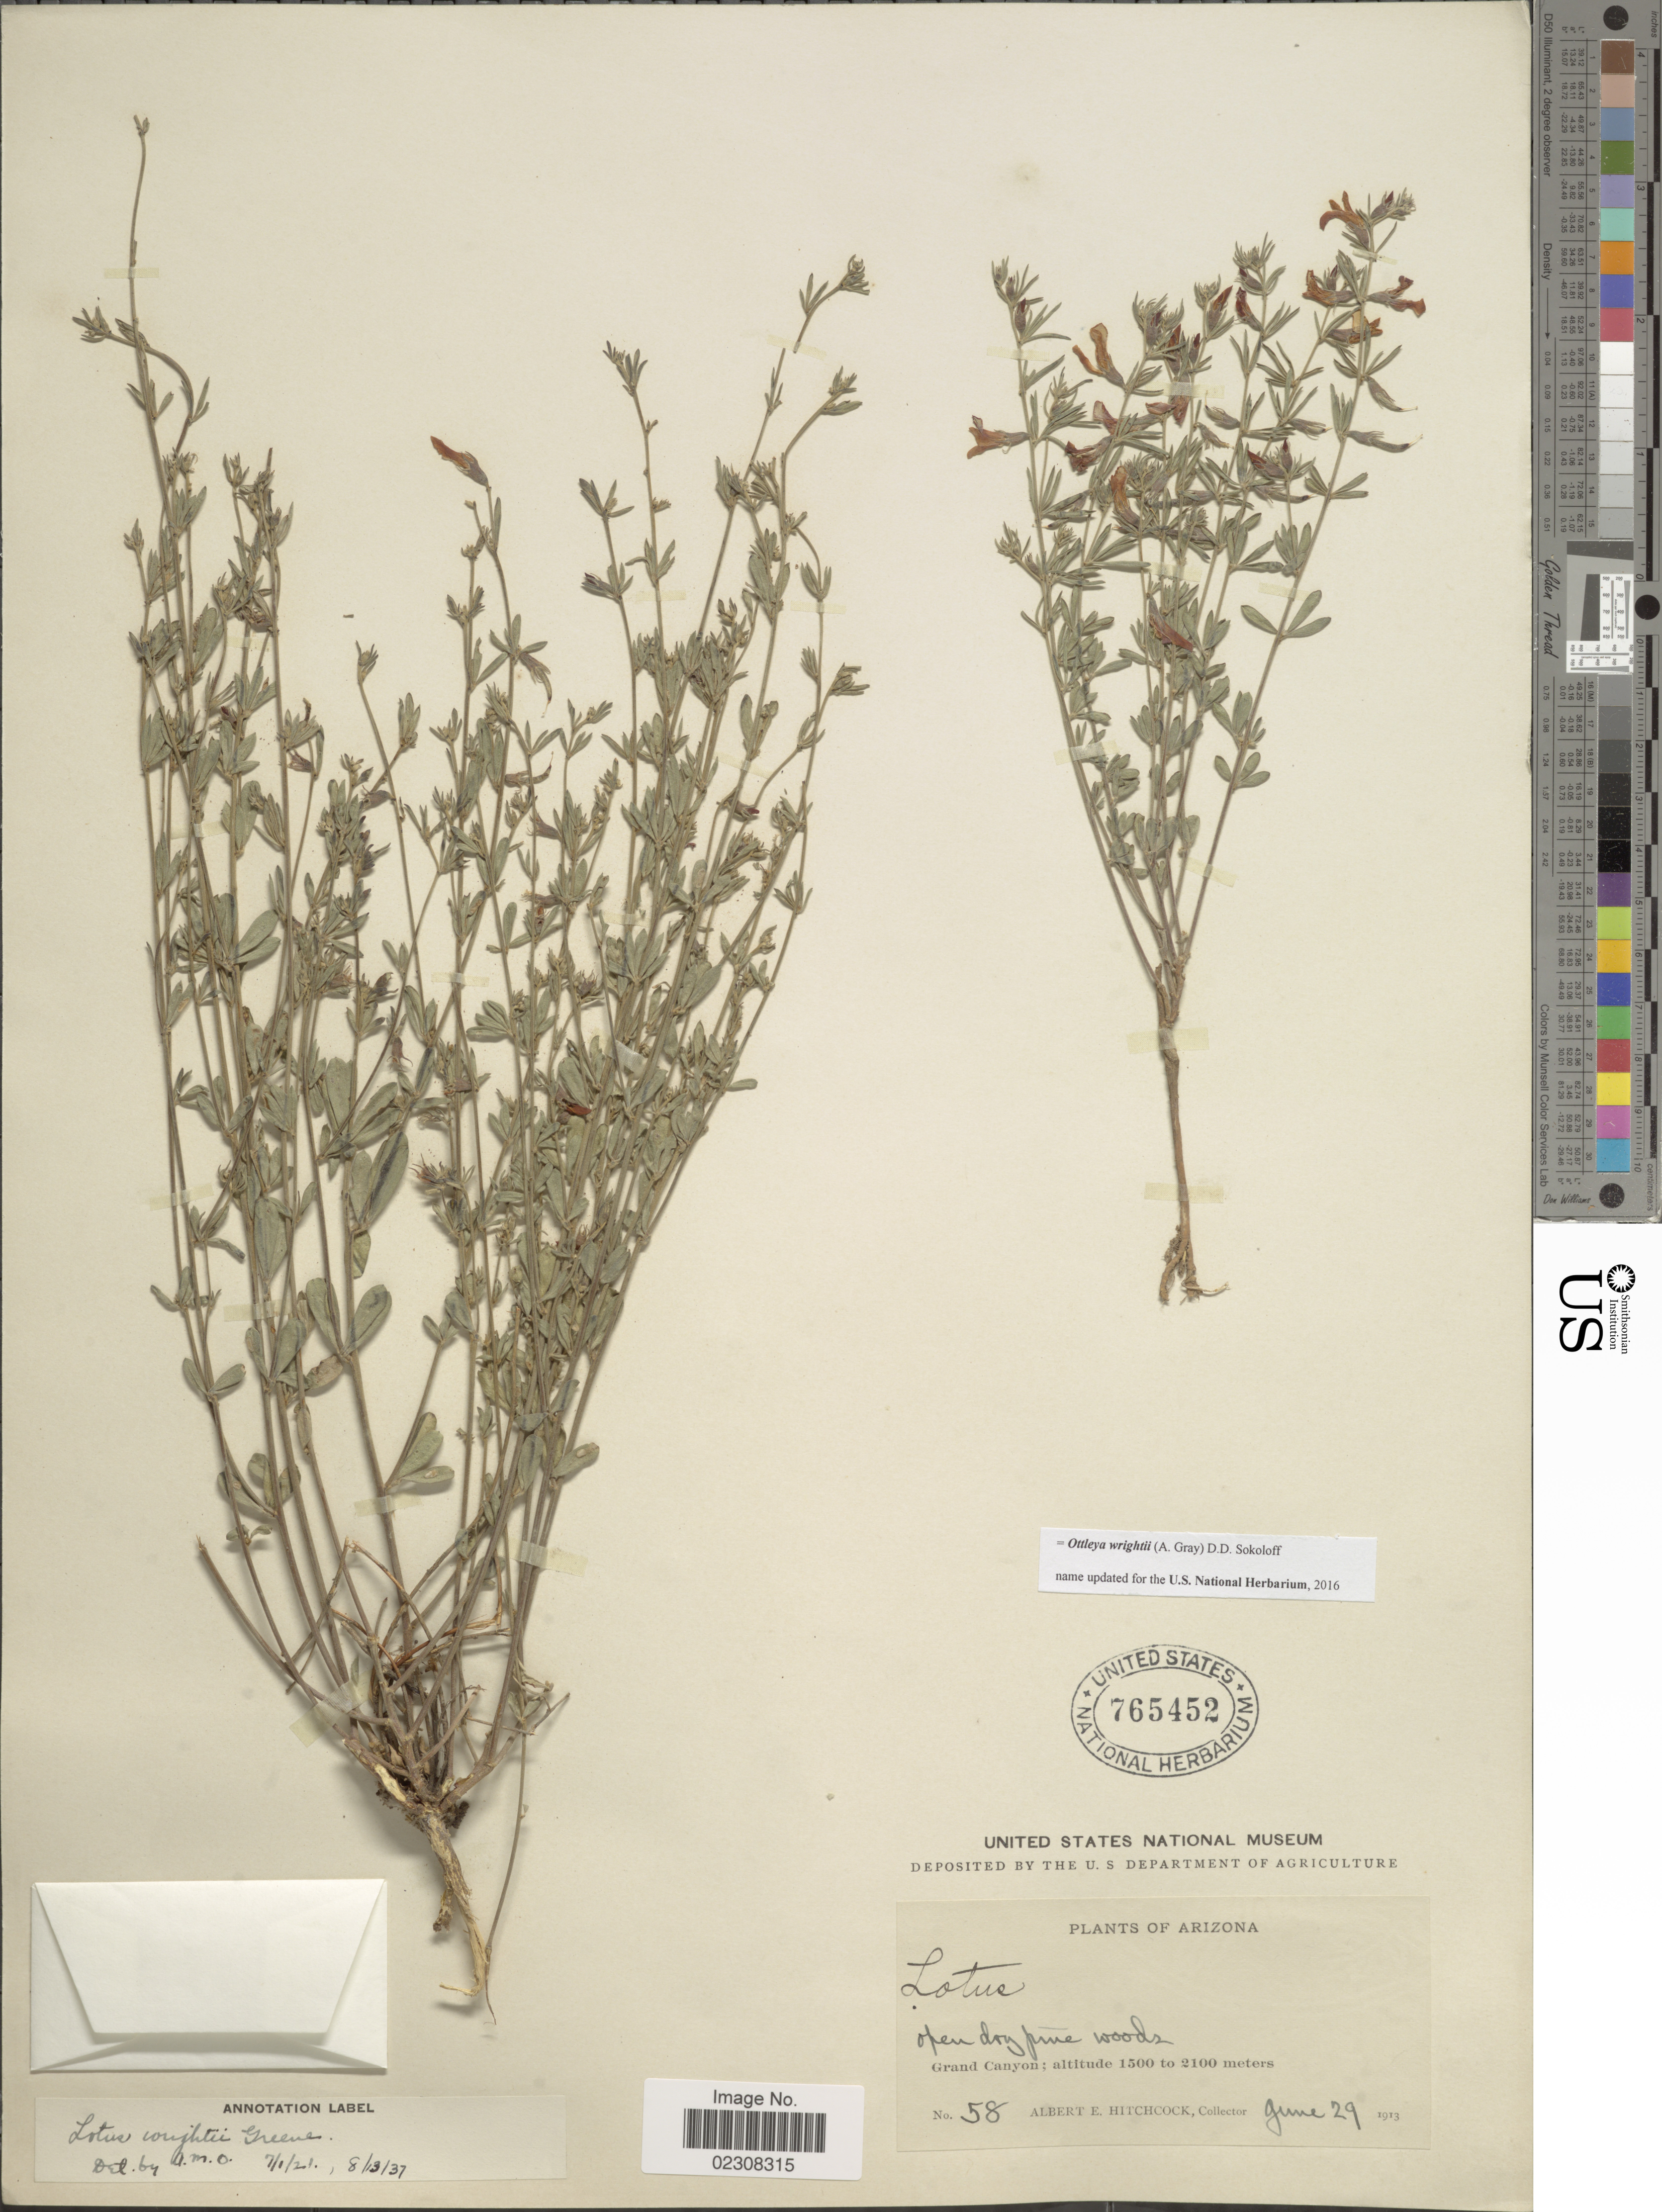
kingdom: Plantae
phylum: Tracheophyta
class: Magnoliopsida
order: Fabales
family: Fabaceae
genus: Ottleya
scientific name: Ottleya wrightii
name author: (A. Gray) D.D. Sokoloff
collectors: A. Hitchcock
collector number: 58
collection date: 1913-06-29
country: United States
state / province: Arizona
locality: Grand Canyon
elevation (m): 1500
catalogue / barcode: US 765452